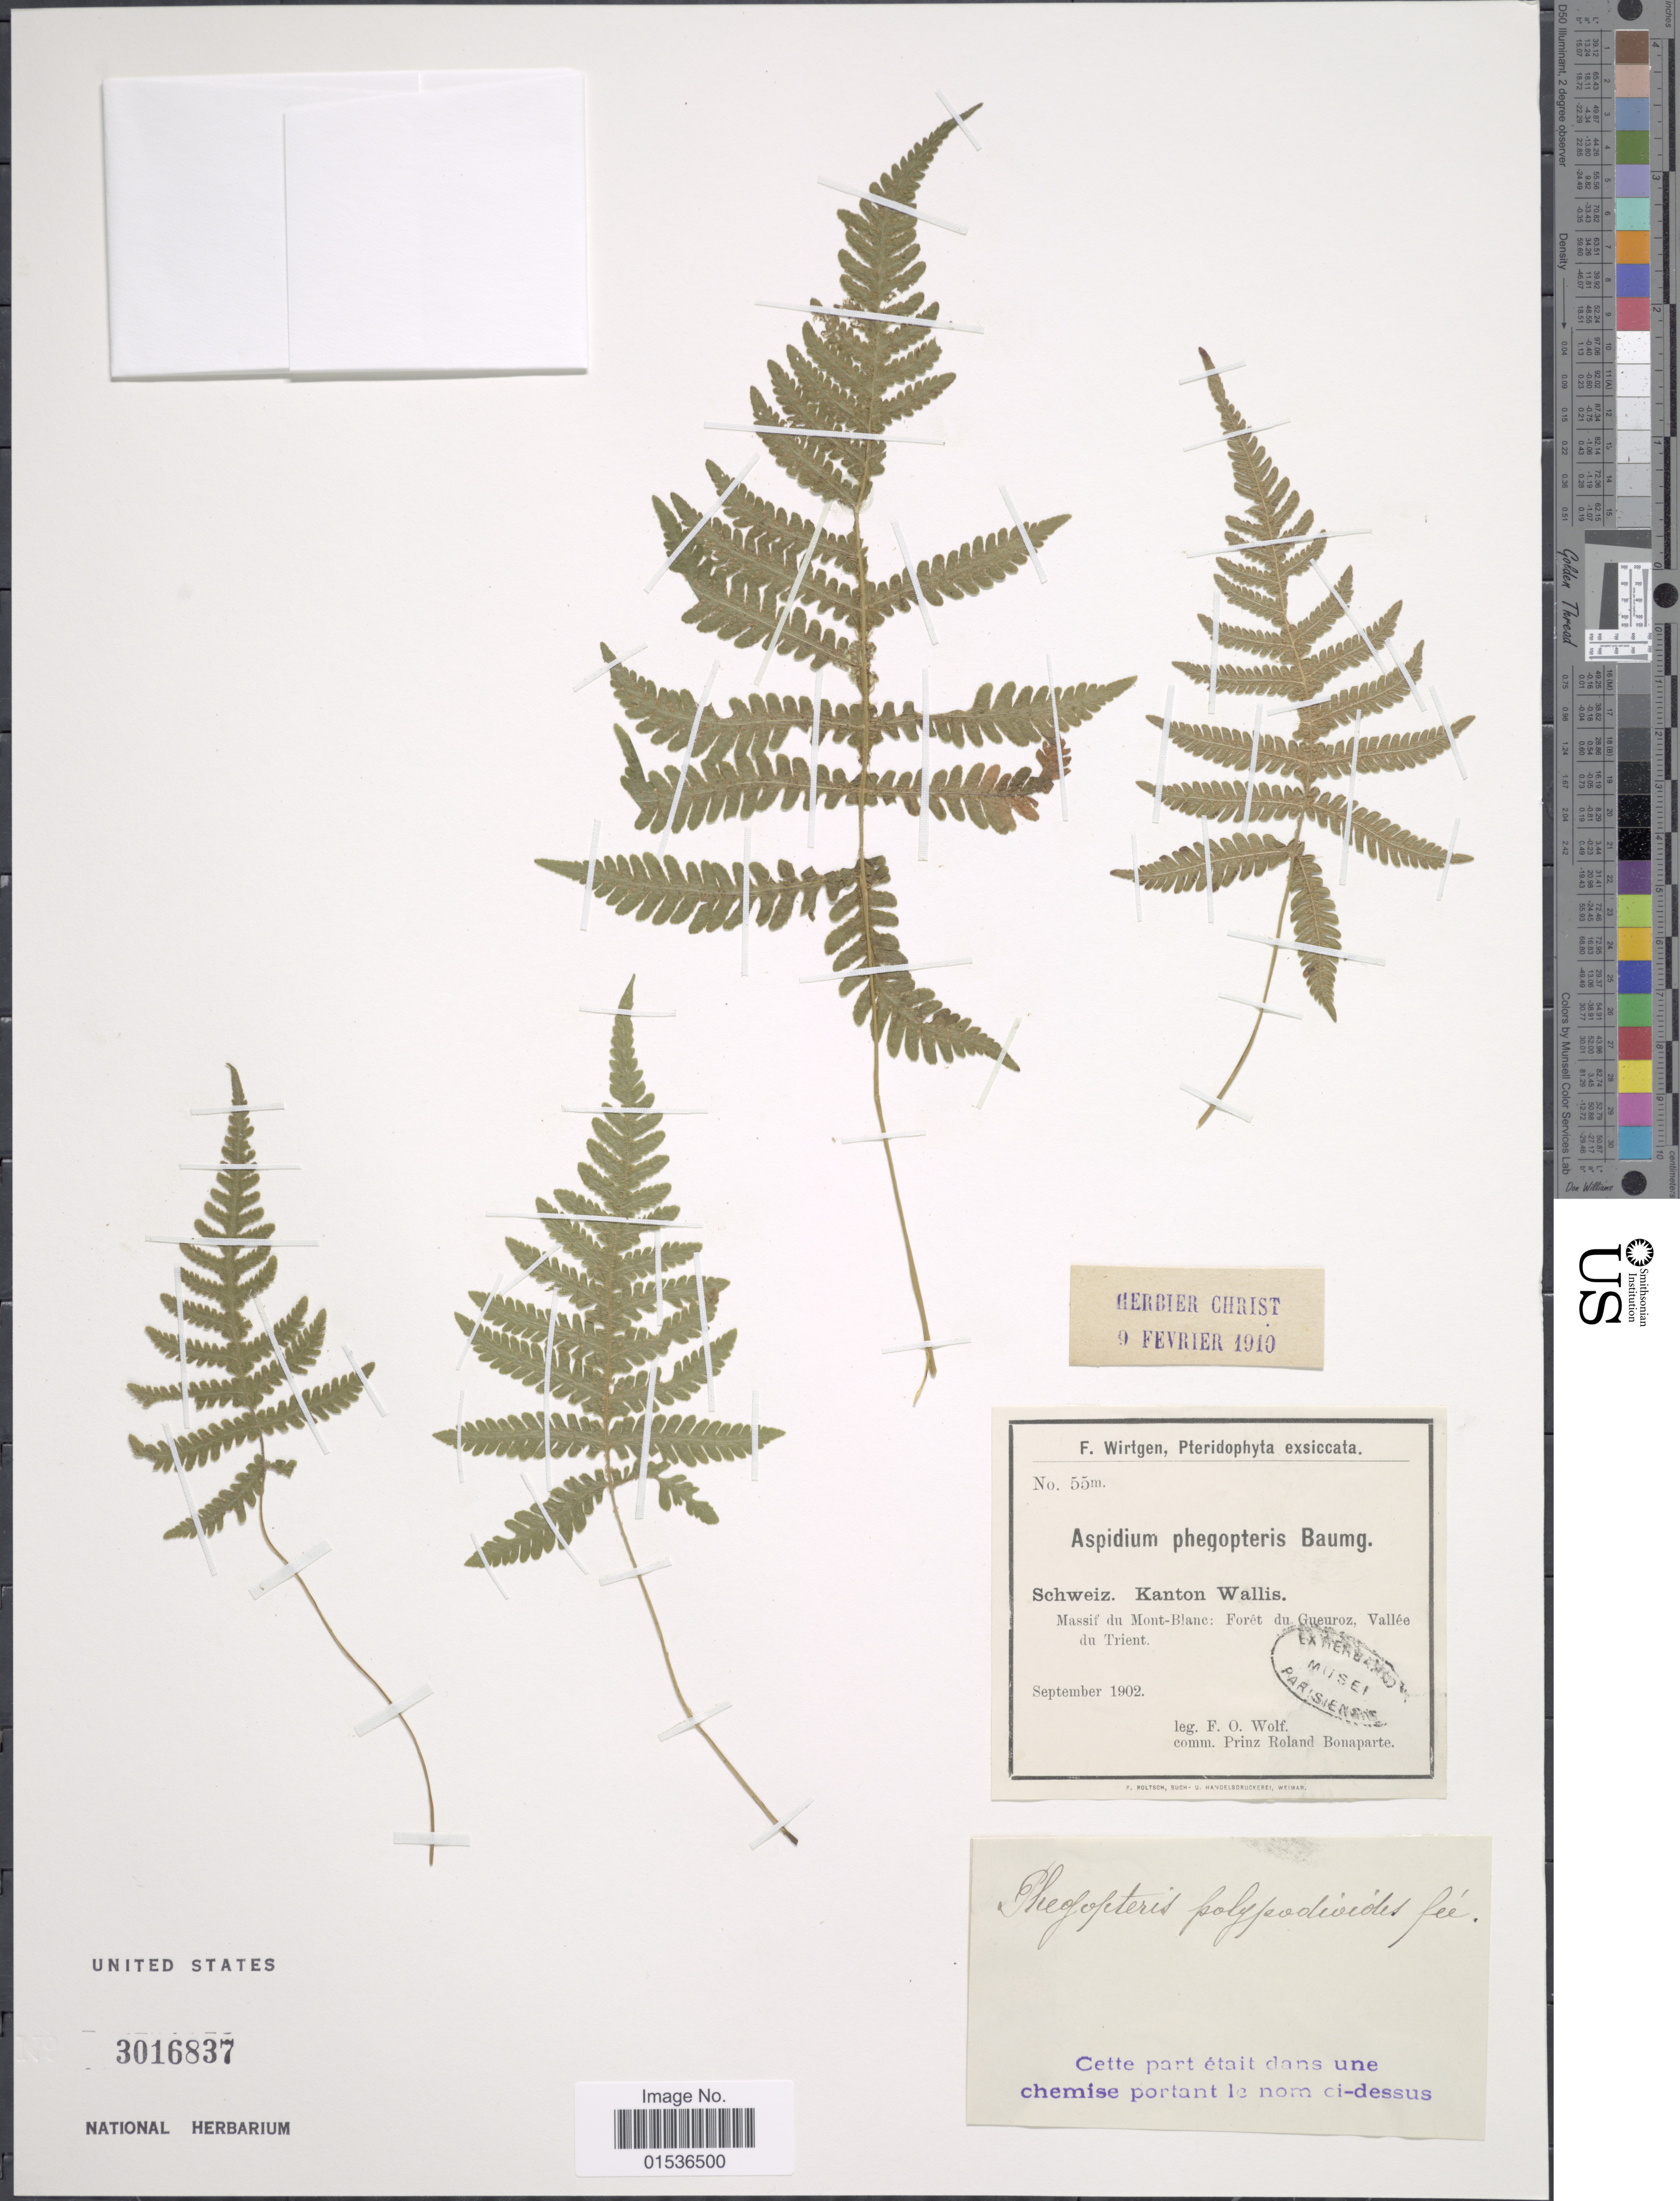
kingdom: Plantae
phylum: Tracheophyta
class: Polypodiopsida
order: Polypodiales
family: Thelypteridaceae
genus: Phegopteris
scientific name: Phegopteris connectilis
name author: (Michx.) Watt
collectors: F. Wolf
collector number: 55m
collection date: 1902-09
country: Switzerland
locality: Schweiz. Kanton Wallis. Massif du Mont-Blanc: Foret du Gueuroz, Vallee du Trient.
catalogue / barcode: US 3016837